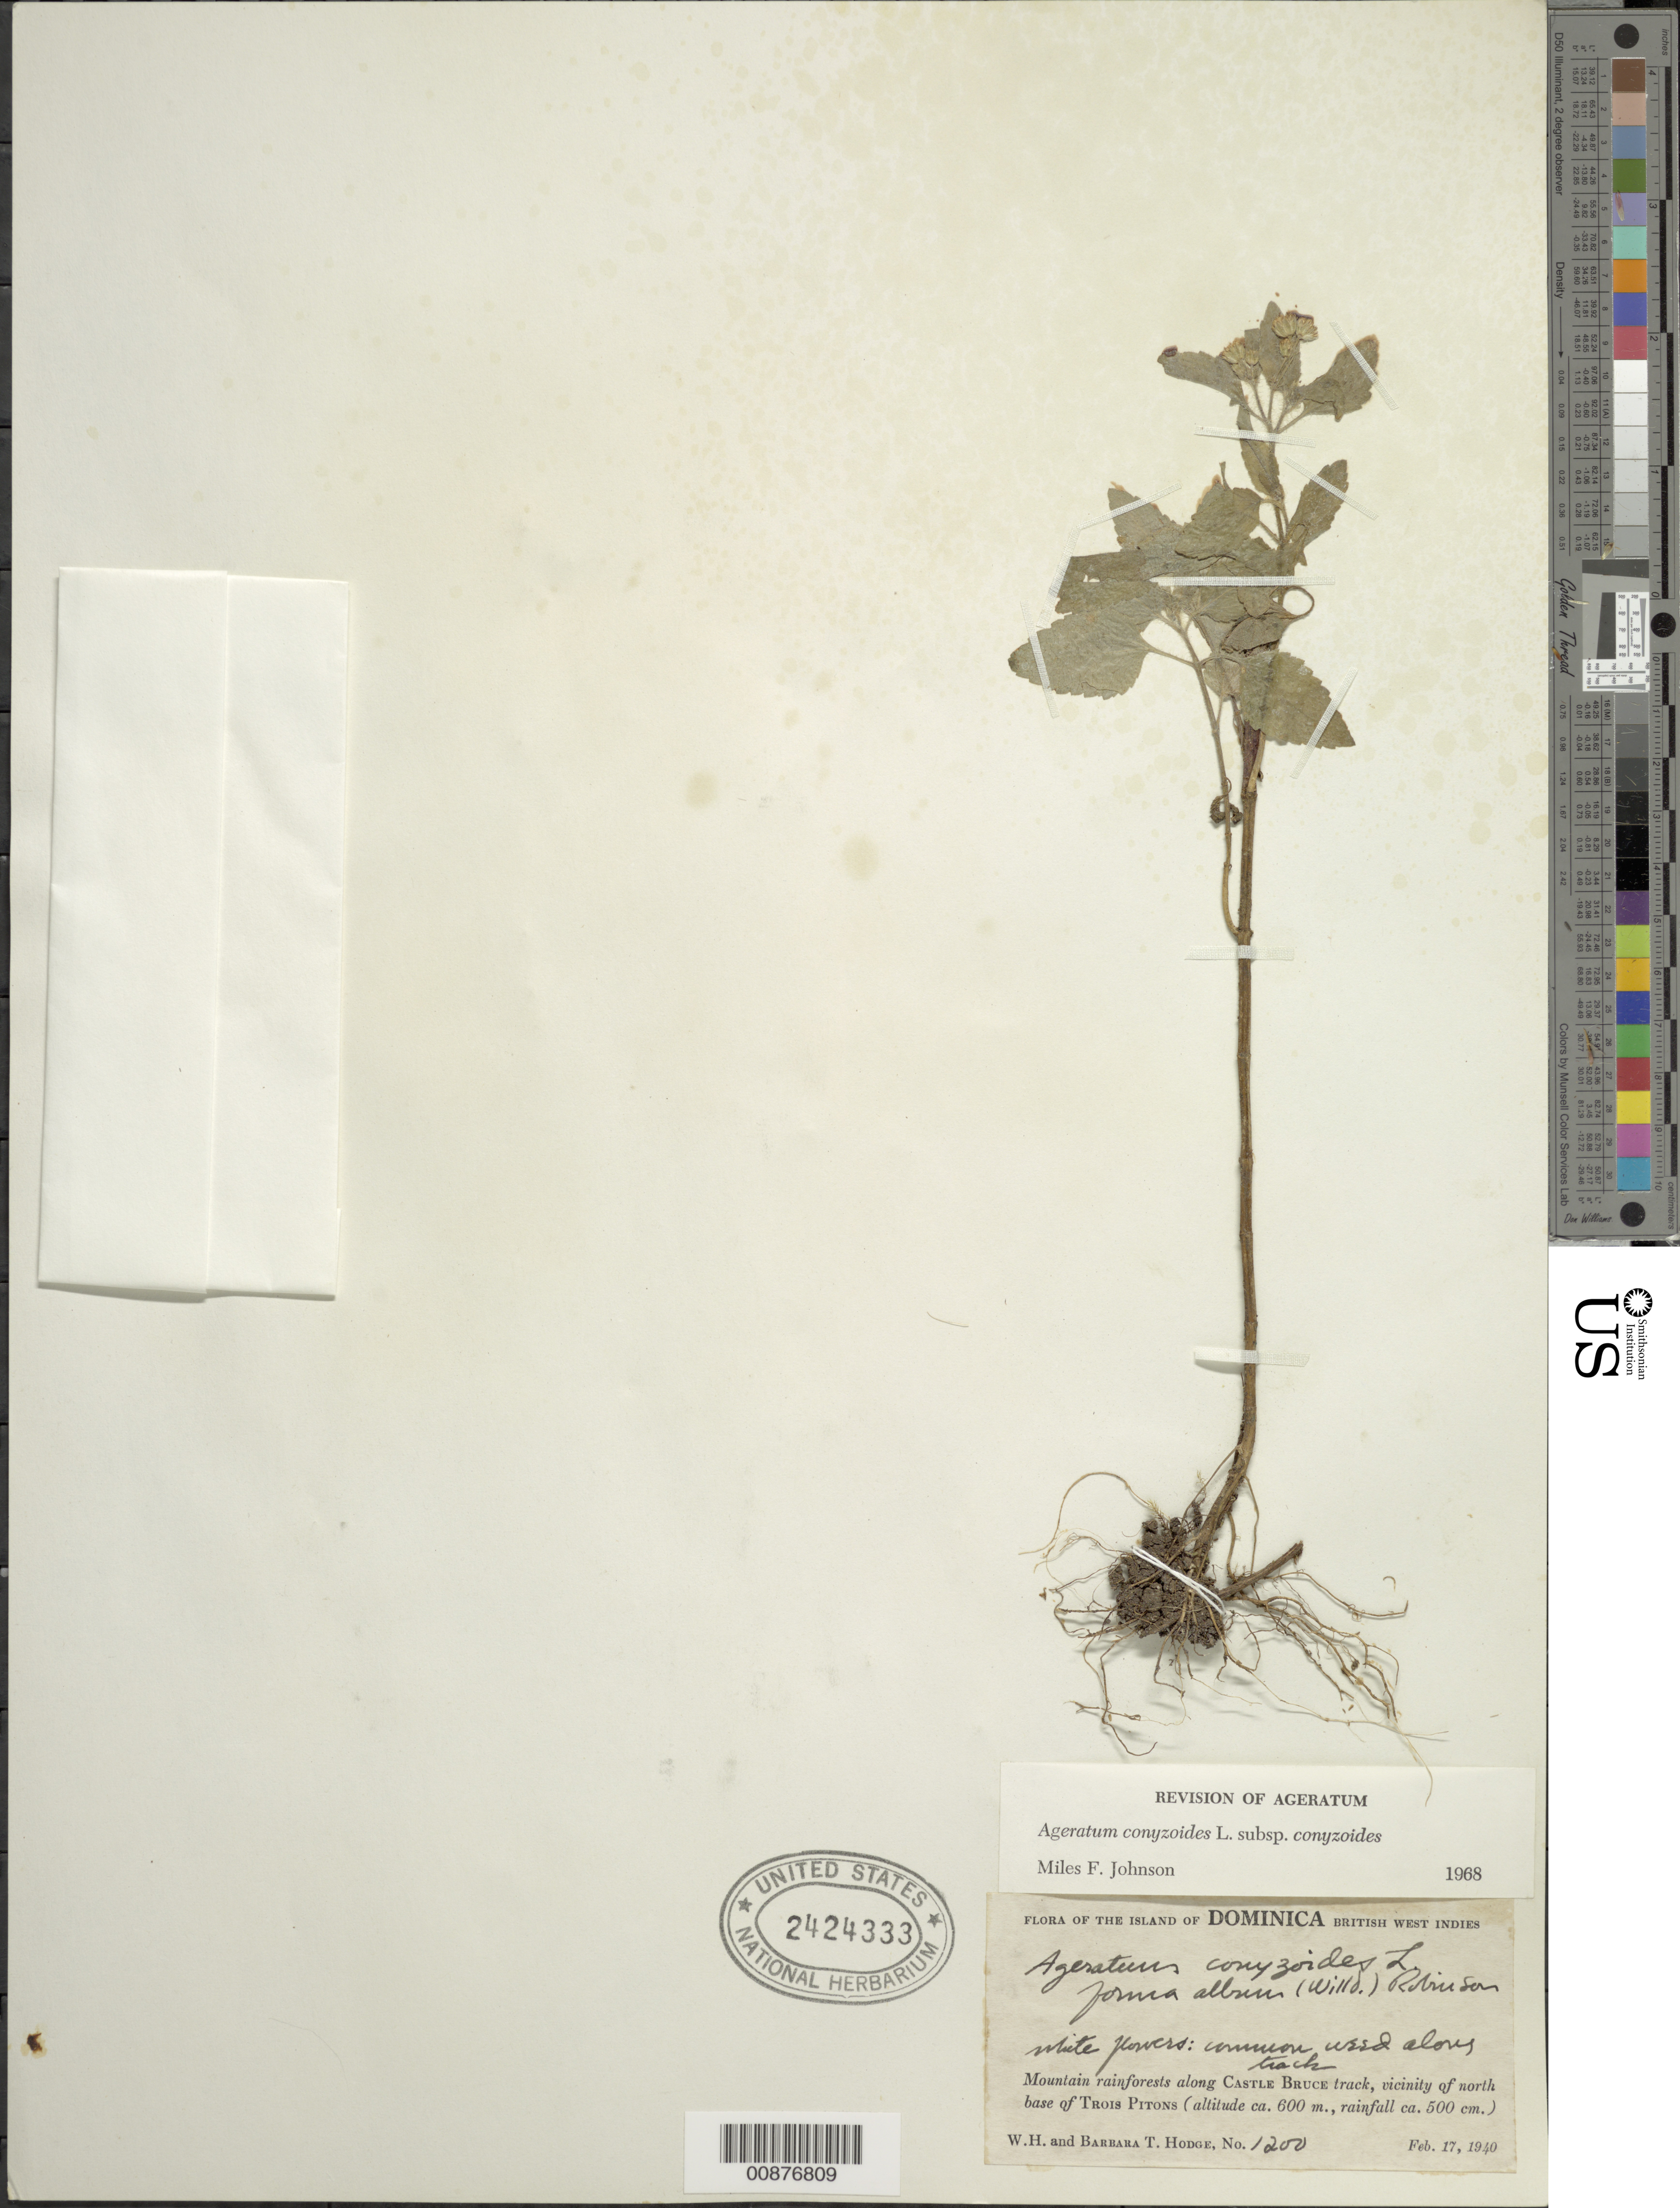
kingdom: Plantae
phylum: Tracheophyta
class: Magnoliopsida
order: Asterales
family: Asteraceae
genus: Ageratum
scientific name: Ageratum conyzoides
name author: L.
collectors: W. Hodge & B. Hodge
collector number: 1200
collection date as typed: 17 Feb 1940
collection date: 1940-02-17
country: Dominica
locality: Along Castle Bruce track, vicinity of north base of Trois Pitons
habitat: Montane rainforest, along track (rainfall c. 500 cm)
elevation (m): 600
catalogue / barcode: US 2424333